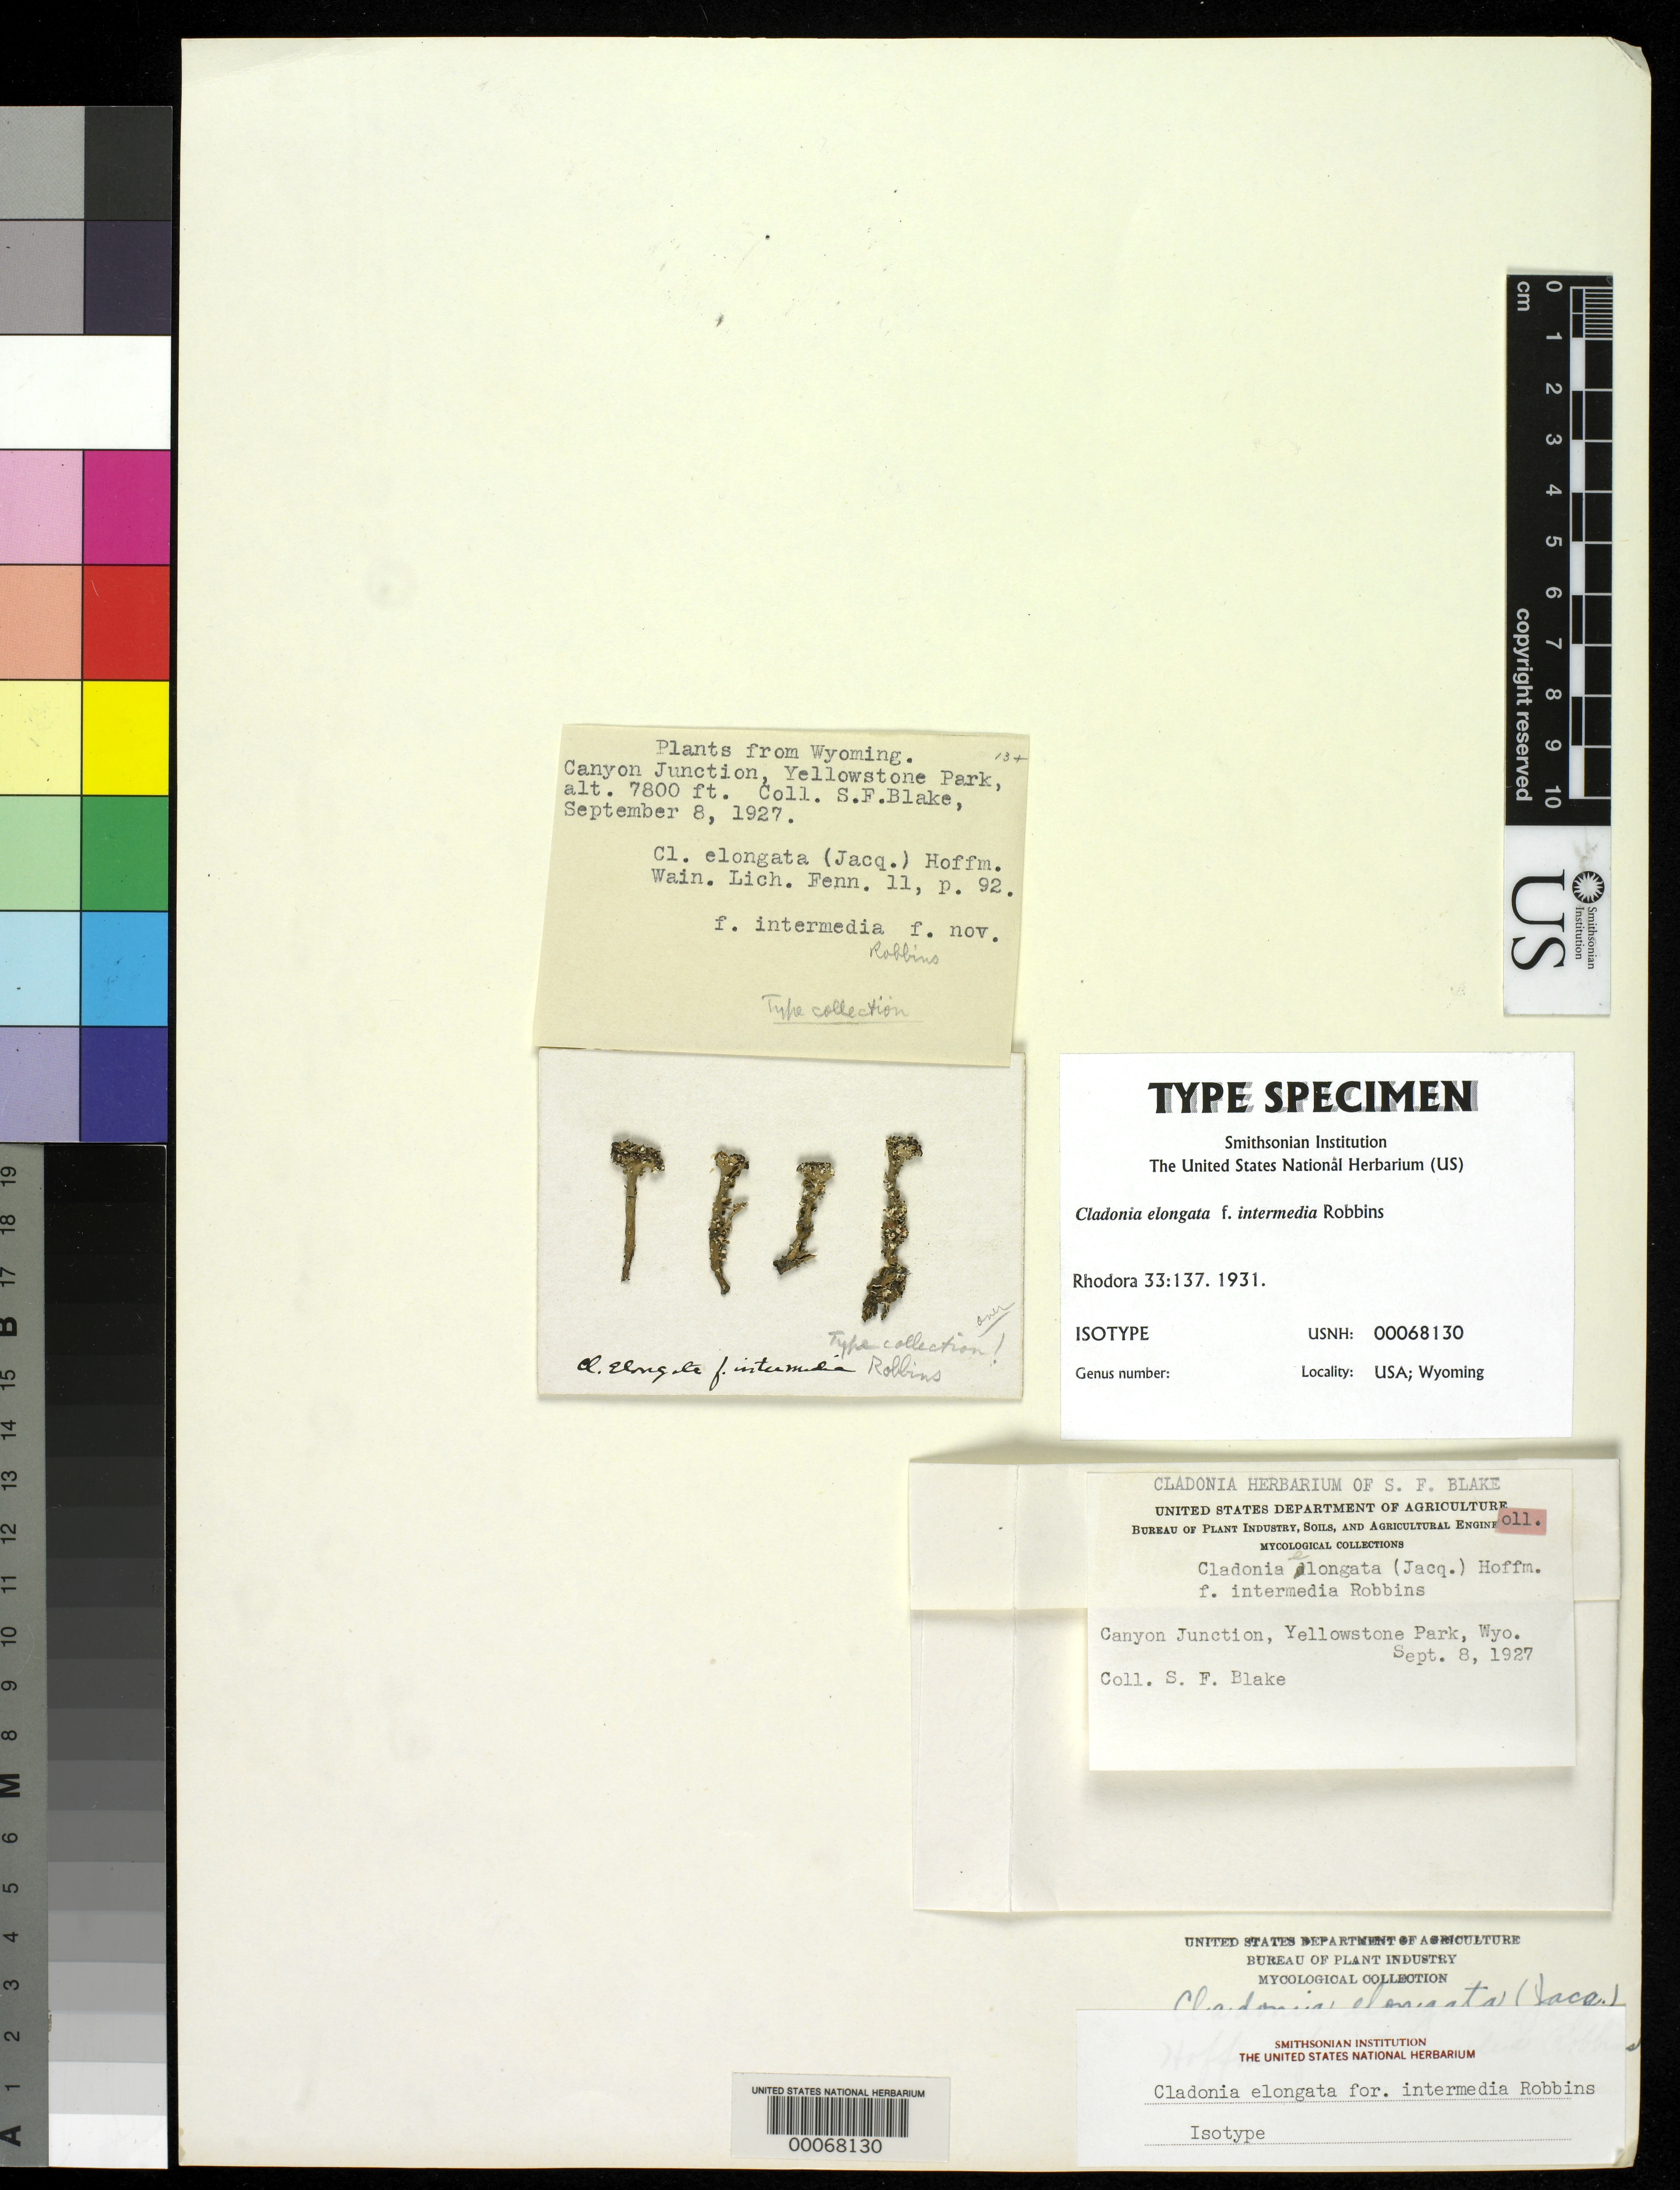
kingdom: Fungi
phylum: Ascomycota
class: Lecanoromycetes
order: Lecanorales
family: Cladoniaceae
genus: Cladonia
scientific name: Cladonia elongata f. intermedia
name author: Robbins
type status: Isotype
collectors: S. Blake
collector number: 13 a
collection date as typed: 08 Sep 1927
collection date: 1927-09-08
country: United States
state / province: Wyoming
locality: Yellowstone National Park, Canyon Junction.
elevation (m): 2377